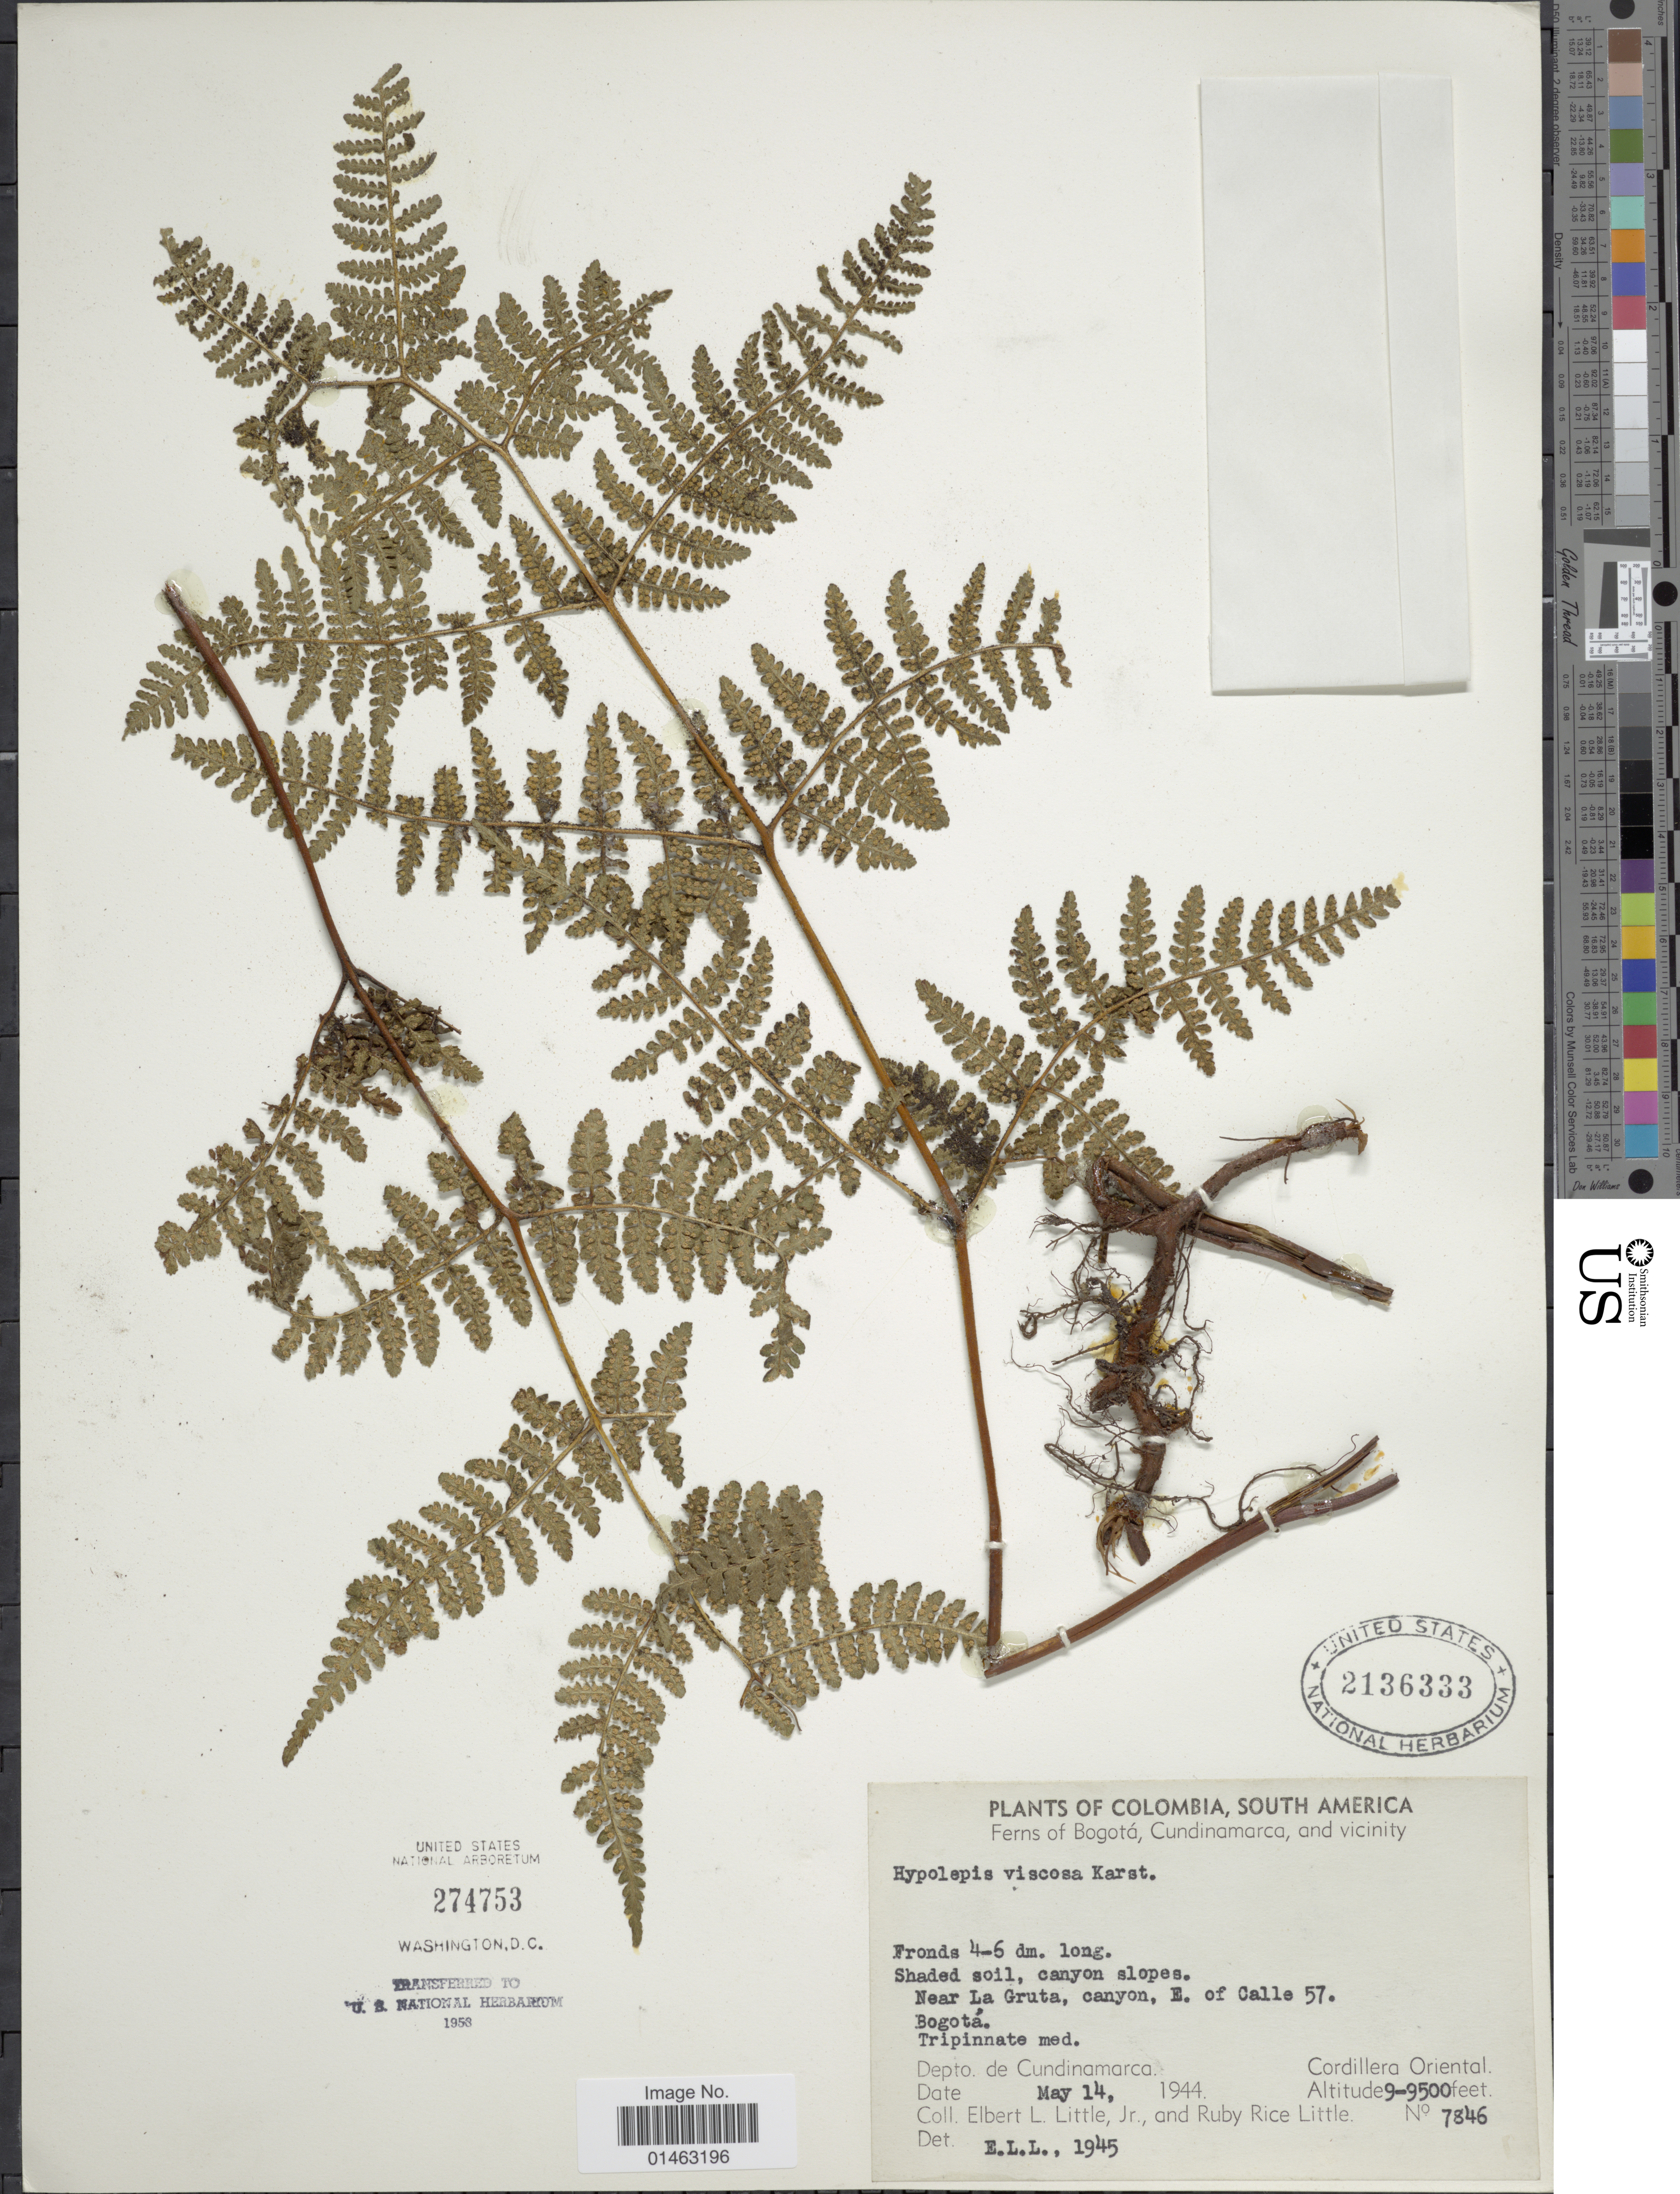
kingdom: Plantae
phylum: Tracheophyta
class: Polypodiopsida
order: Polypodiales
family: Dennstaedtiaceae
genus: Hypolepis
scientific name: Hypolepis viscosa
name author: H. Karst.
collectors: E. L. Little & R. R. Little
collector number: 7846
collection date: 1944-05-14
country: Colombia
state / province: Cundinamarca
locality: Canyon slopes. Bogotá, Cundinamarca, and vicinity. Near La Gruta, canyon, E. of Calle 57. Tripinnate med. Cordillera Oriental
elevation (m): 2743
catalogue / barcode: US 2136333